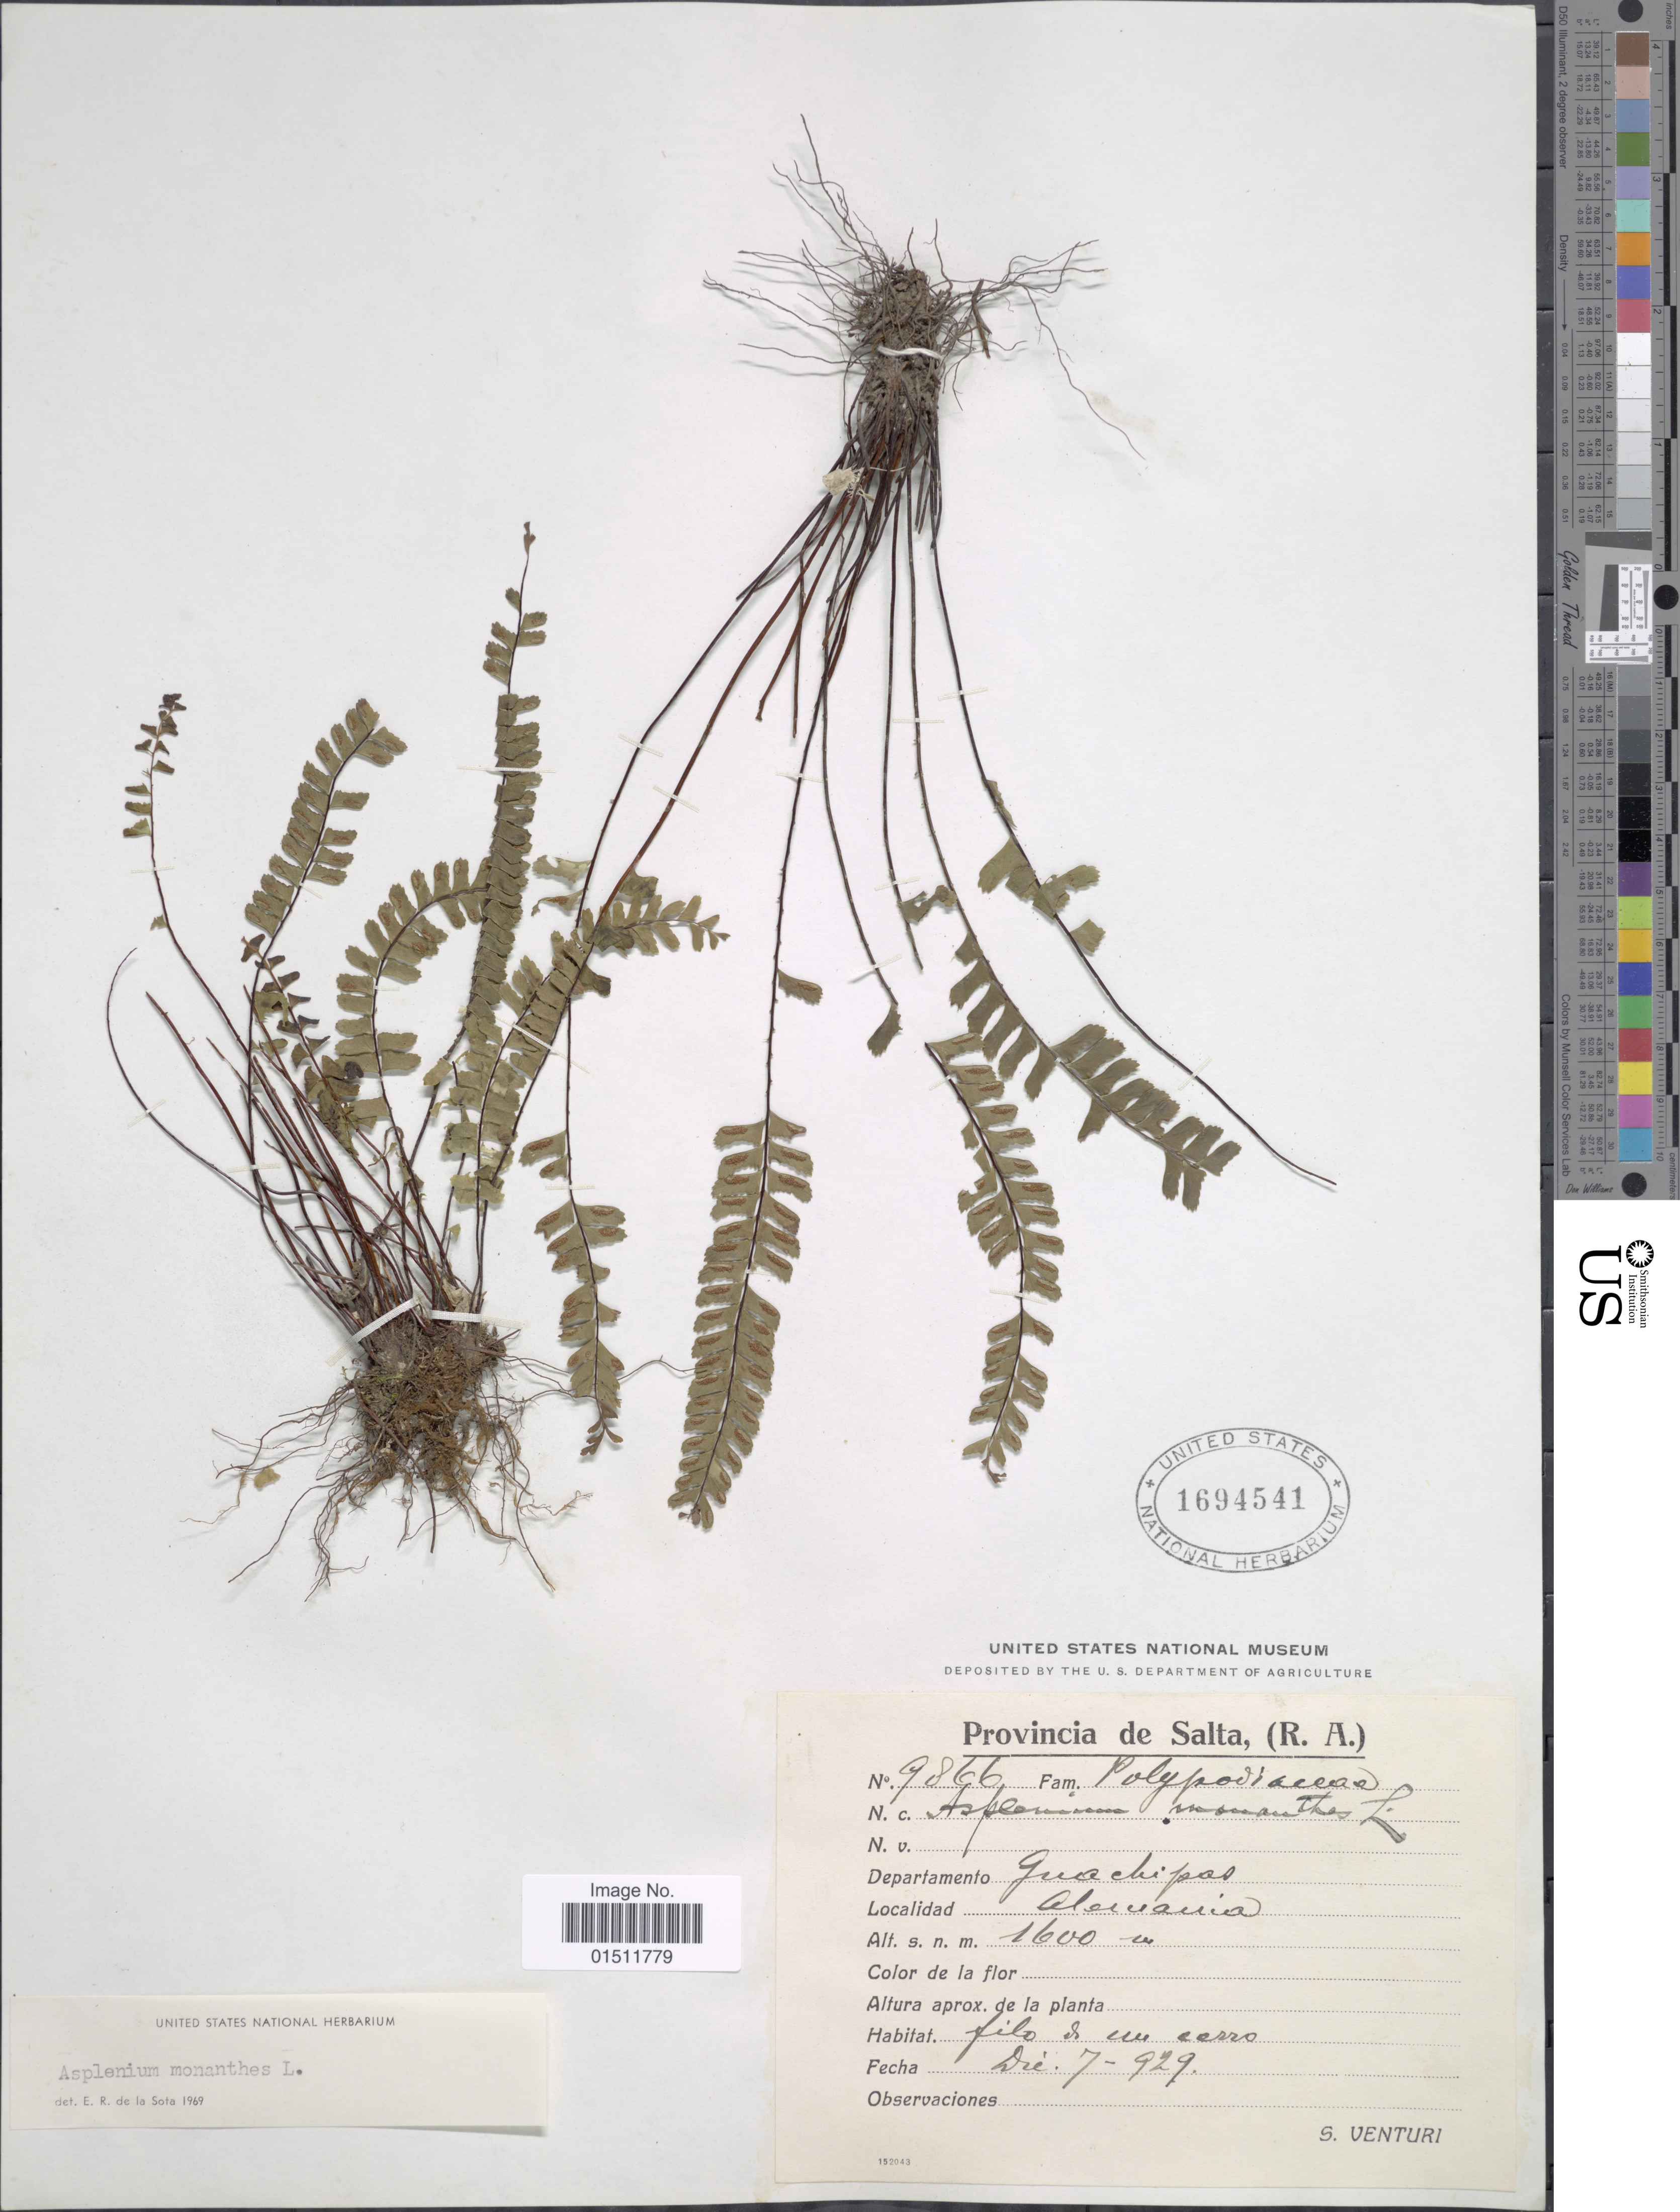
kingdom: Plantae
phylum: Tracheophyta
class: Polypodiopsida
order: Polypodiales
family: Aspleniaceae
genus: Asplenium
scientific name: Asplenium monanthes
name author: L.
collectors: S. Venturi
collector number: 9866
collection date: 1929-12-07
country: Argentina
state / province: Salta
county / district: Guachipas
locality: Alemania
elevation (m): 1600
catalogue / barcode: US 1694541